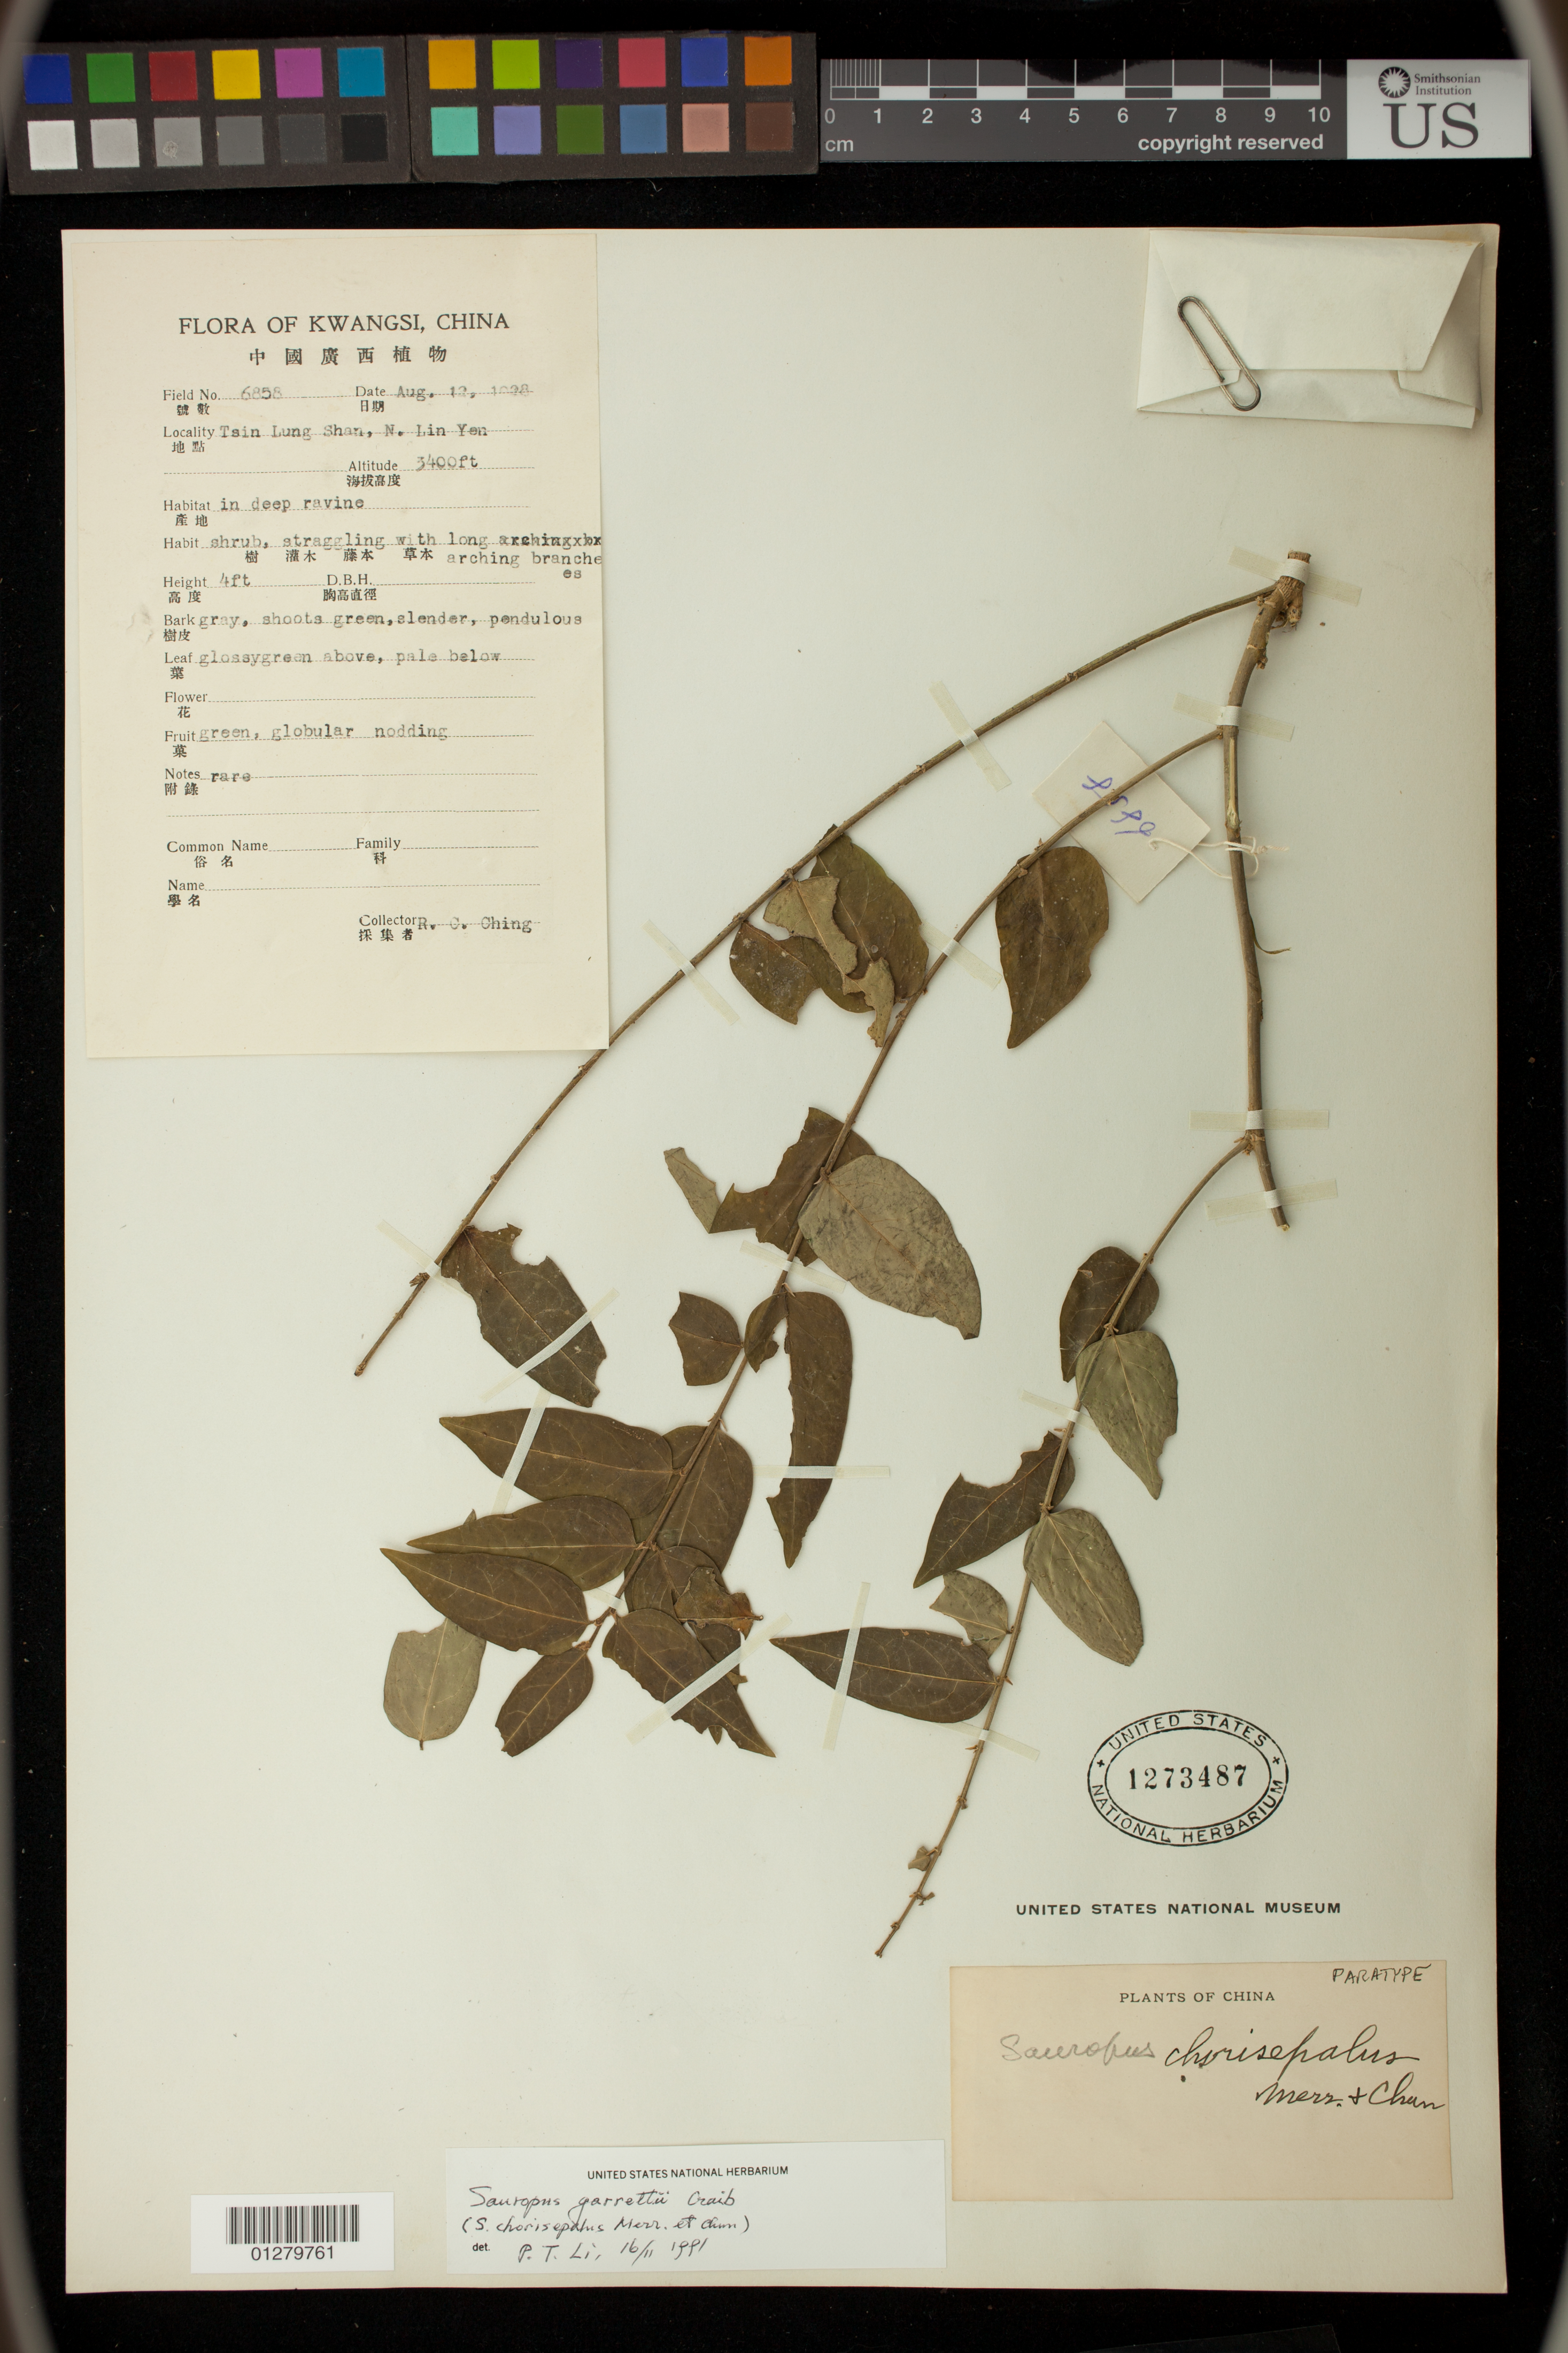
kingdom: Plantae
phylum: Tracheophyta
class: Magnoliopsida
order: Malpighiales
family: Phyllanthaceae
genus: Sauropus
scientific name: Sauropus garrettii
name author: Craib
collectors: R. C. Ching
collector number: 6858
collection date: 1928-08-12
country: China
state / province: Guangxi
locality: Tsin Lung Shan, N. Lin Yen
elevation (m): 1036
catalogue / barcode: US 1273487